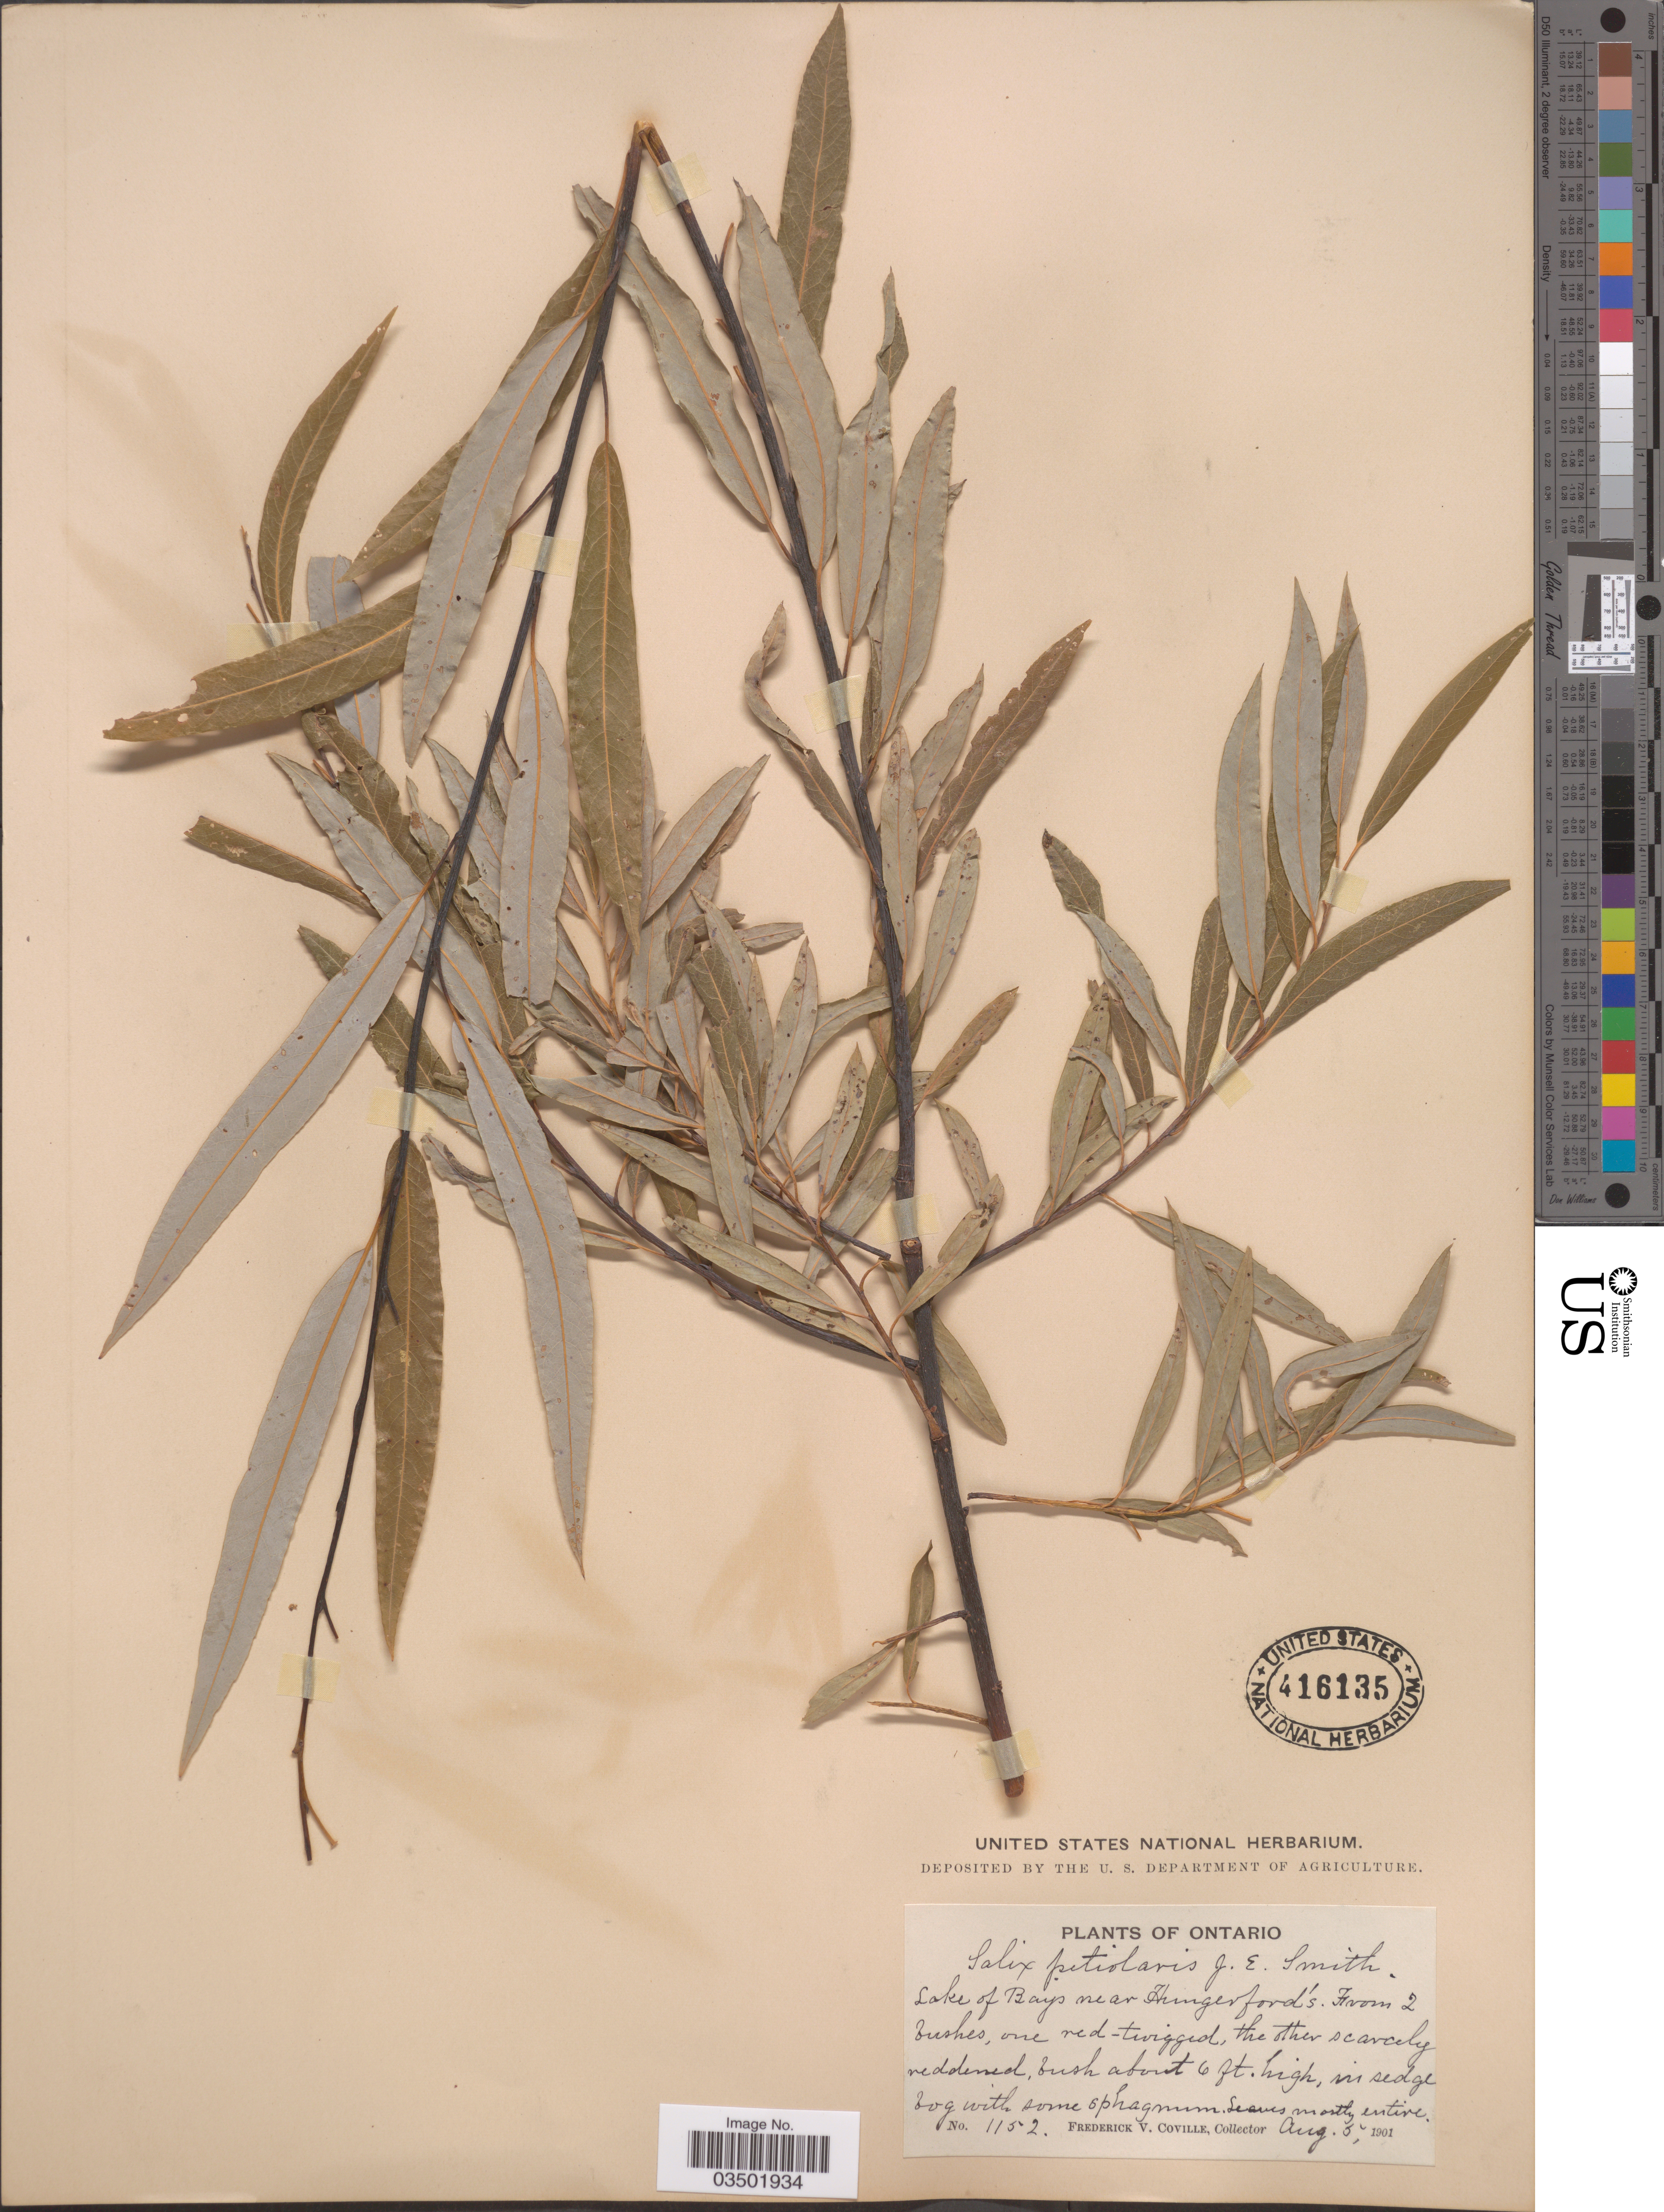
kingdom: Plantae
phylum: Tracheophyta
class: Magnoliopsida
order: Malpighiales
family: Salicaceae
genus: Salix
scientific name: Salix petiolaris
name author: Sm.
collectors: F. V. Coville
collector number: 1152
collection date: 1901-08-05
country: Canada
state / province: Ontario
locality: Lake of Bays near Hungerford's.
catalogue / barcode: US 416135